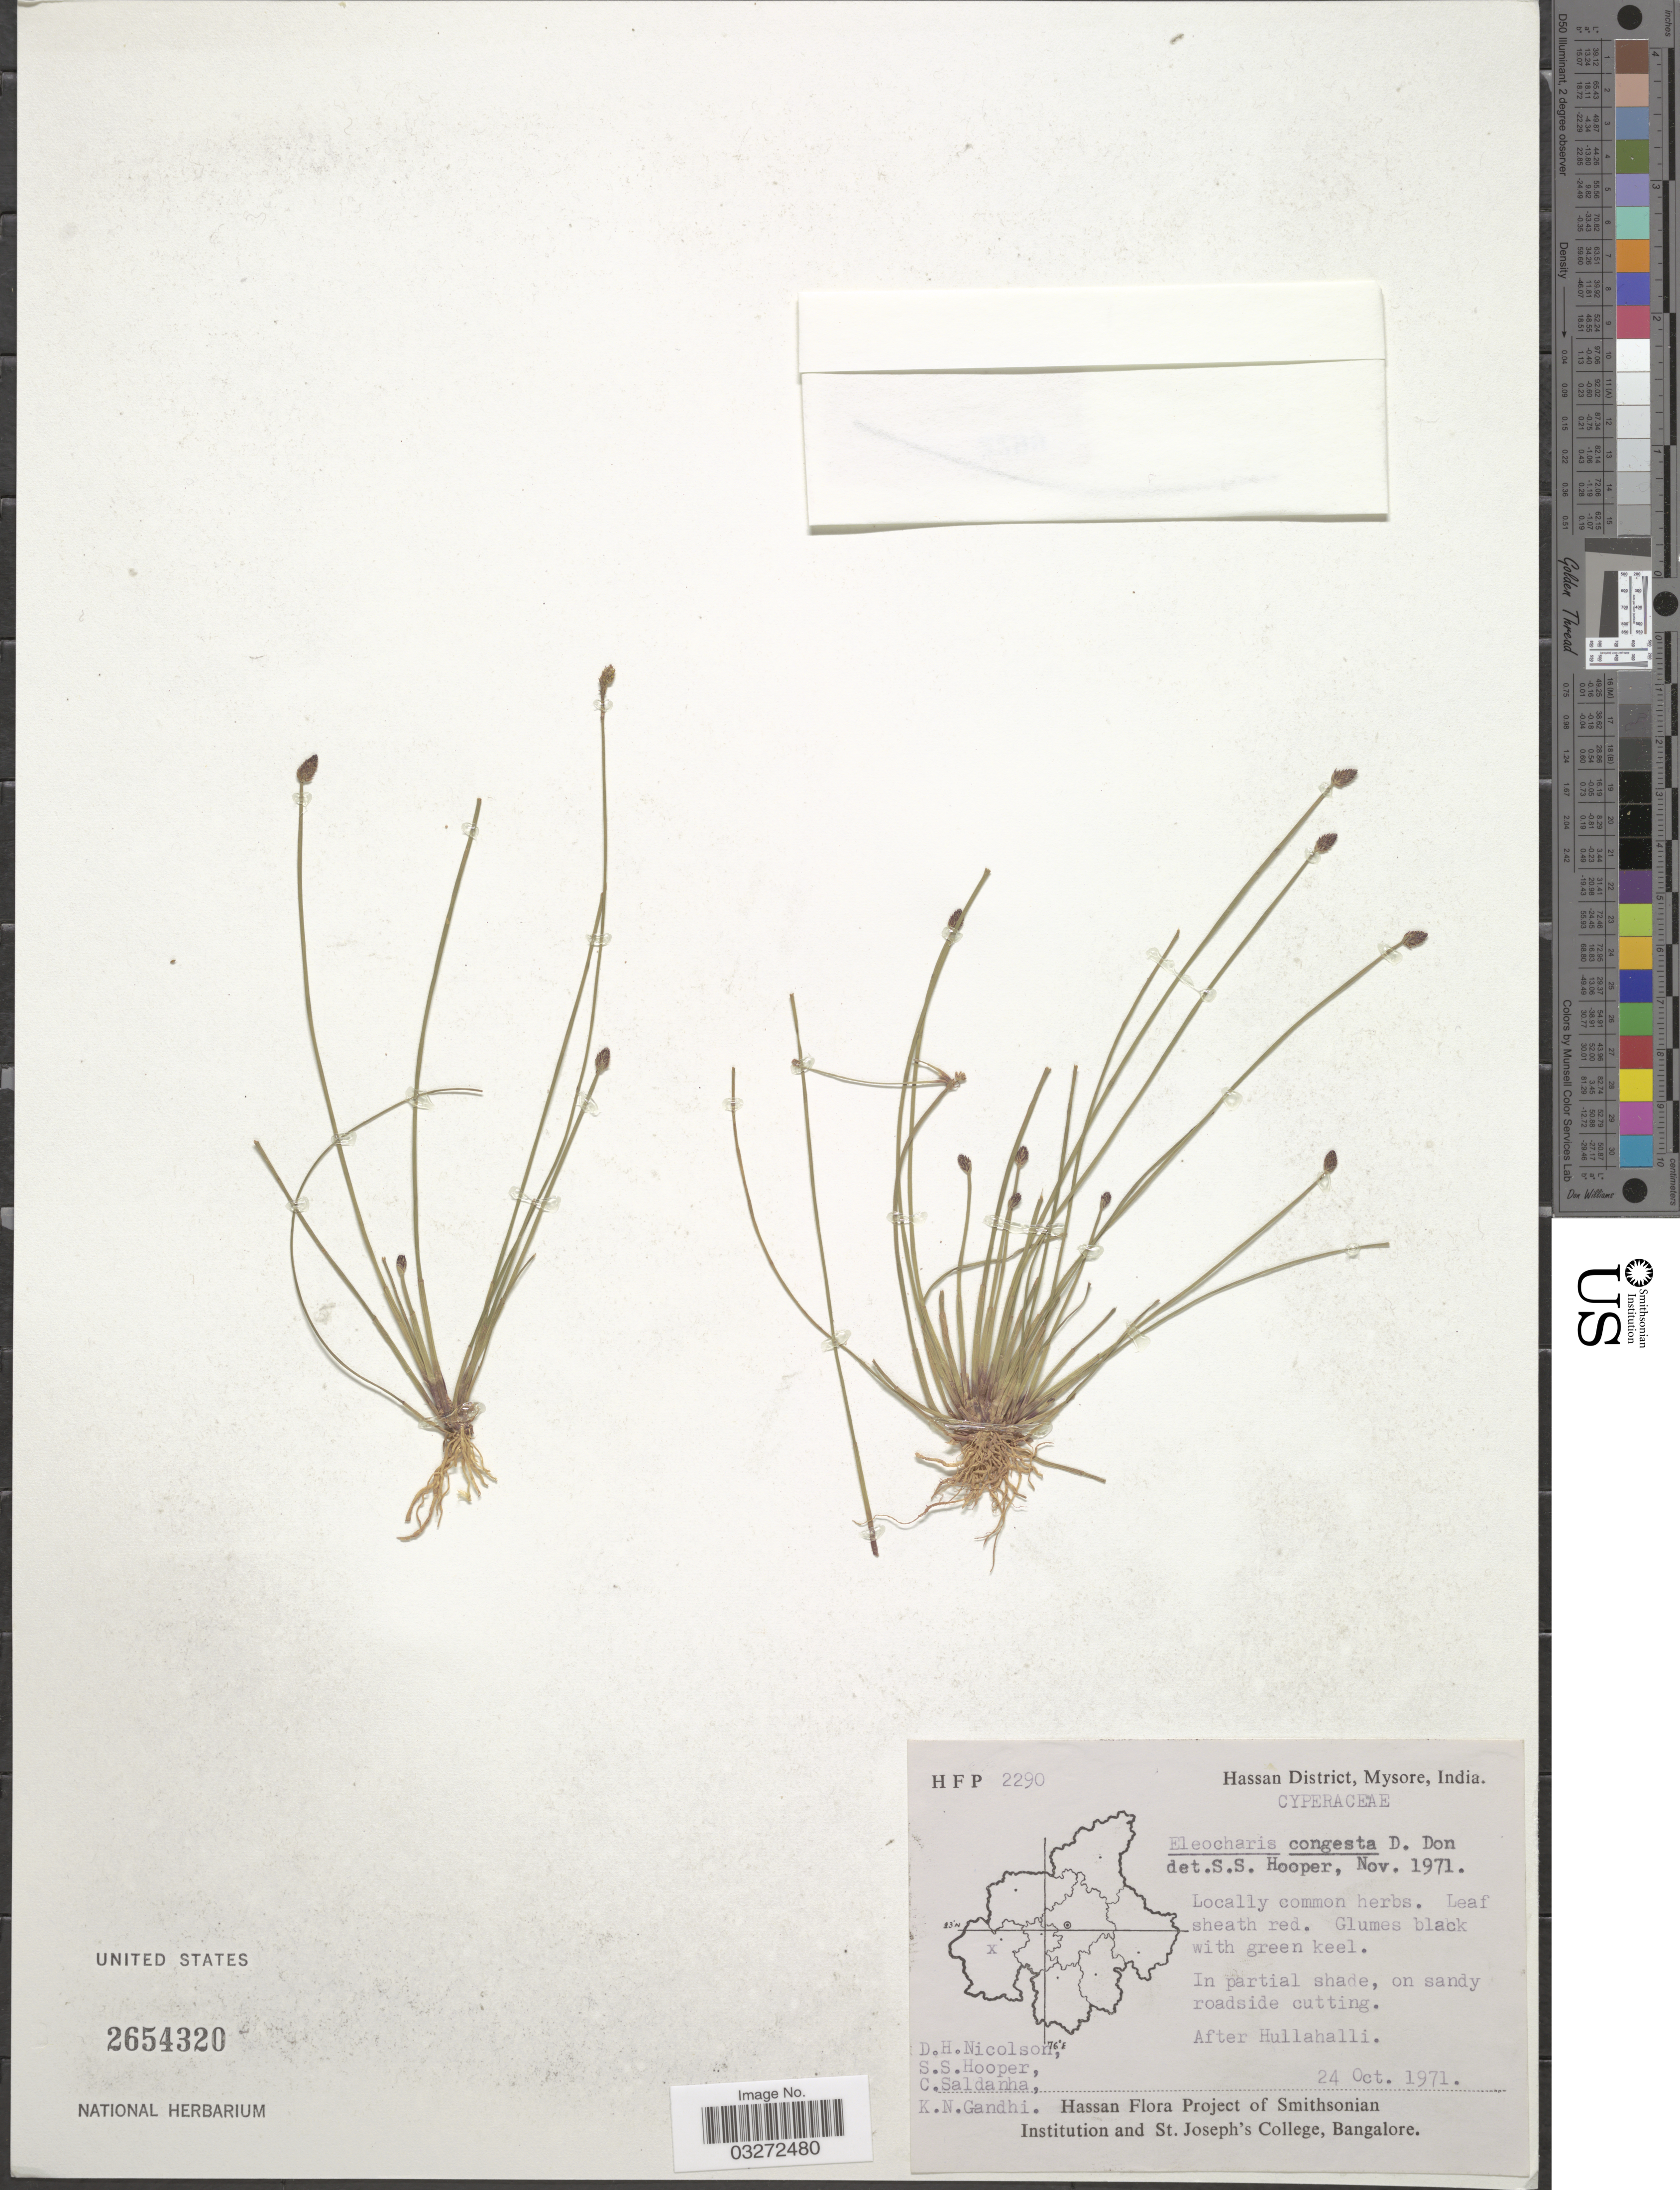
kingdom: Plantae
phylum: Tracheophyta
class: Liliopsida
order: Poales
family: Cyperaceae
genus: Eleocharis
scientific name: Eleocharis congesta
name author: D. Don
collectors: D. H. Nicolson, S. S. Hooper, C. Saldanha & K. N. Gandhi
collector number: HFP 2290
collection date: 1971-10-24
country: India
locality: Hassan District, Mysore. After Hullahalli.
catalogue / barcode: US 2654320